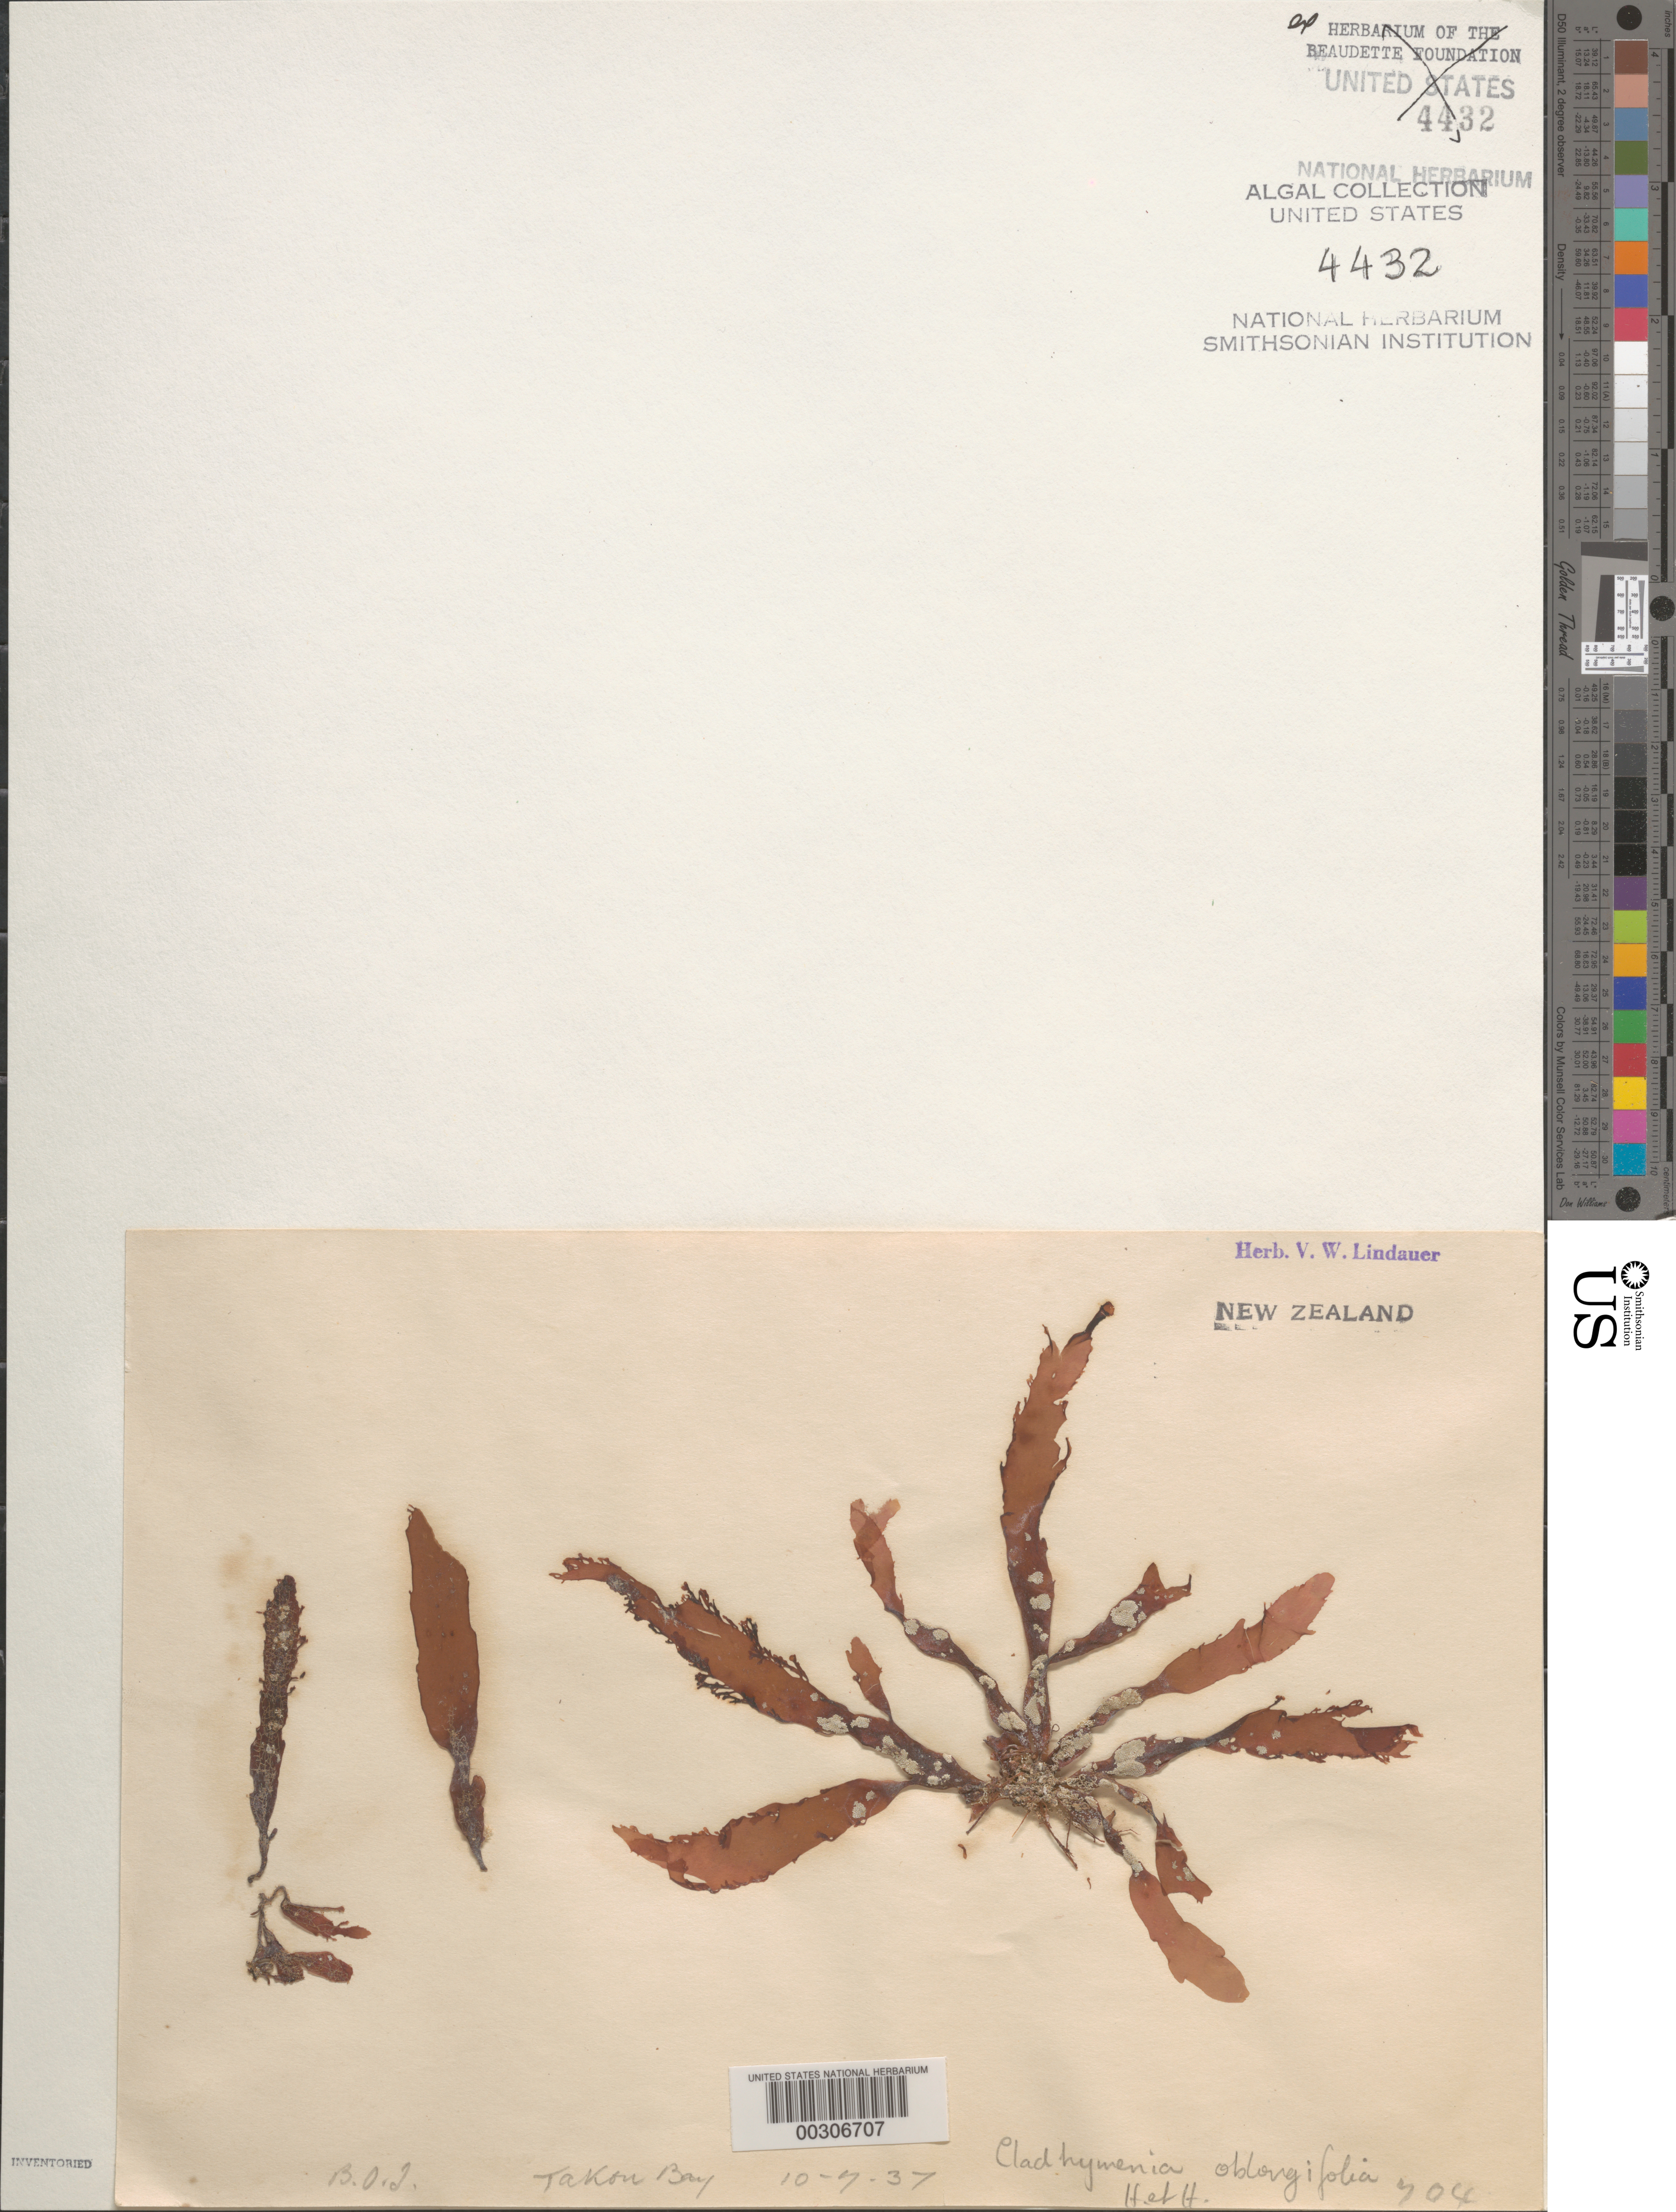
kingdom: Plantae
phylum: Rhodophyta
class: Florideophyceae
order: Ceramiales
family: Rhodomelaceae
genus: Cladhymenia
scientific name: Cladhymenia oblongifolia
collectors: V. Lindauer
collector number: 704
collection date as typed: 10 Jul 1937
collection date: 1937-07-10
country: New Zealand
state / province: Northland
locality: Takou bay, bay of islands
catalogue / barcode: US 4432